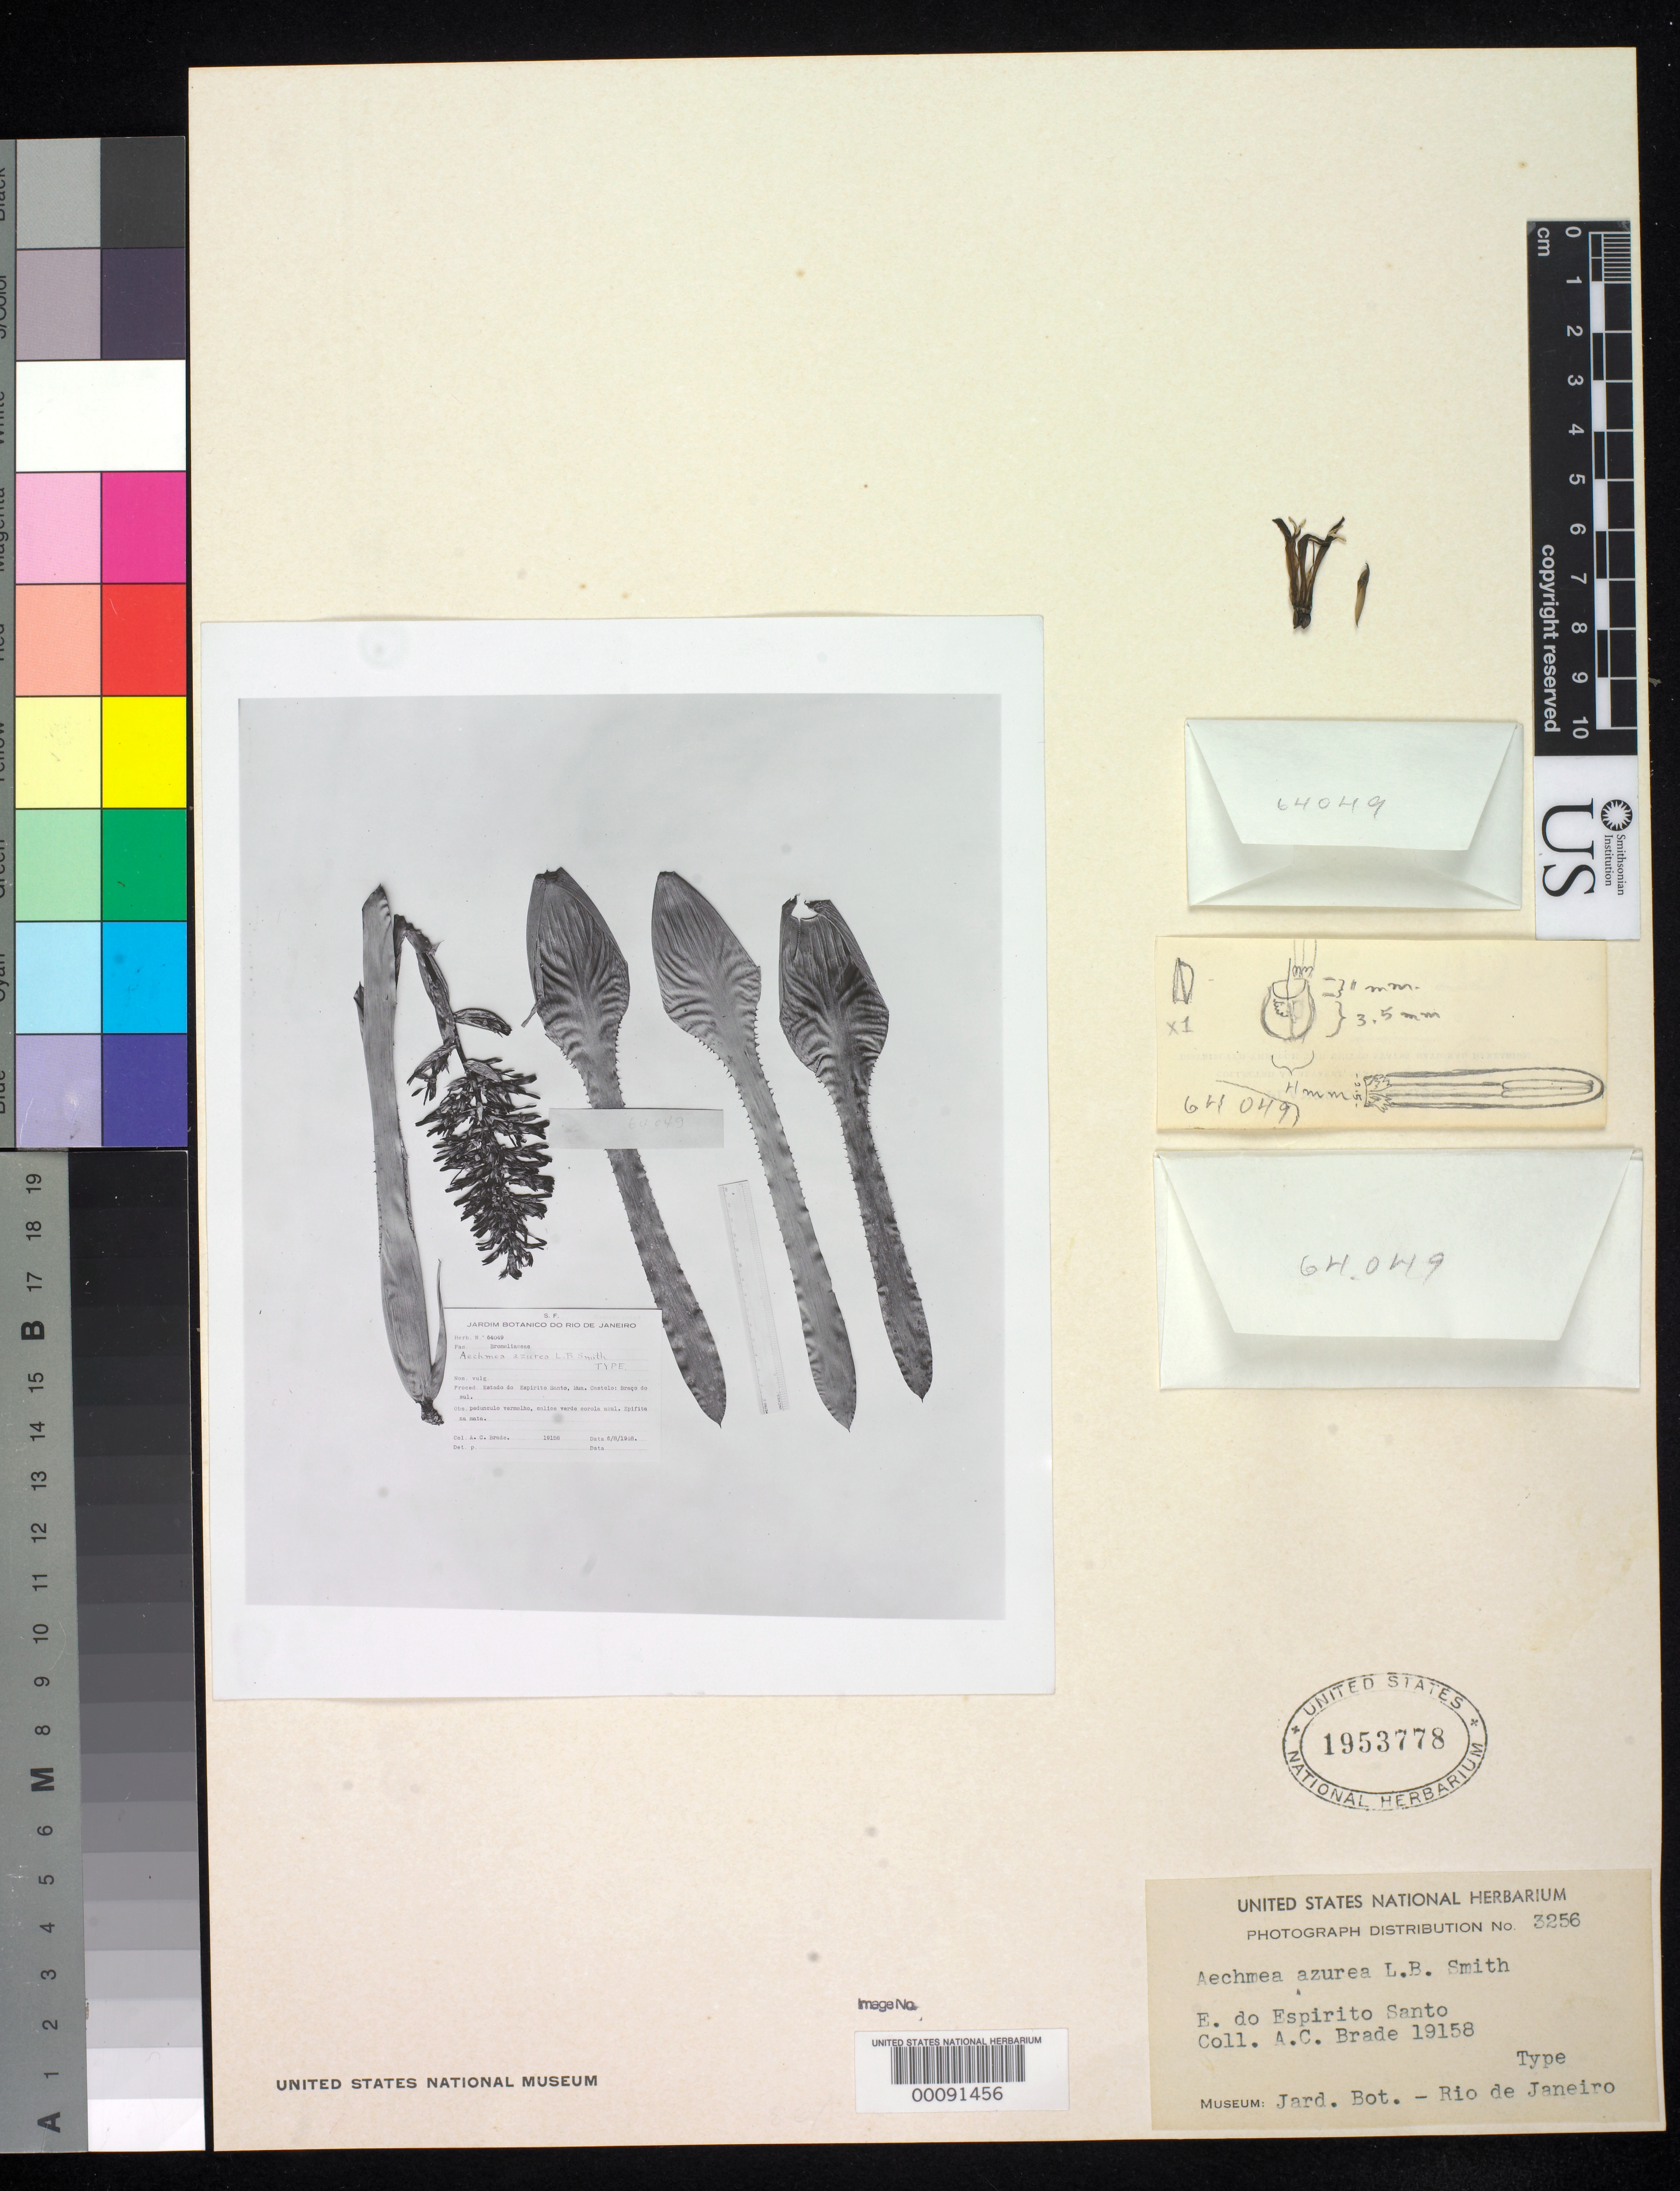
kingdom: Plantae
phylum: Tracheophyta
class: Liliopsida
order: Poales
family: Bromeliaceae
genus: Aechmea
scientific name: Aechmea azurea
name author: L.B. Sm.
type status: Isotype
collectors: A. C. Brade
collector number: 19158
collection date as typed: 06 Aug 1948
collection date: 1948-08-06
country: Brazil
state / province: Espírito Santo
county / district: Castelo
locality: Braco do Sul.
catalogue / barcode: US 1953778